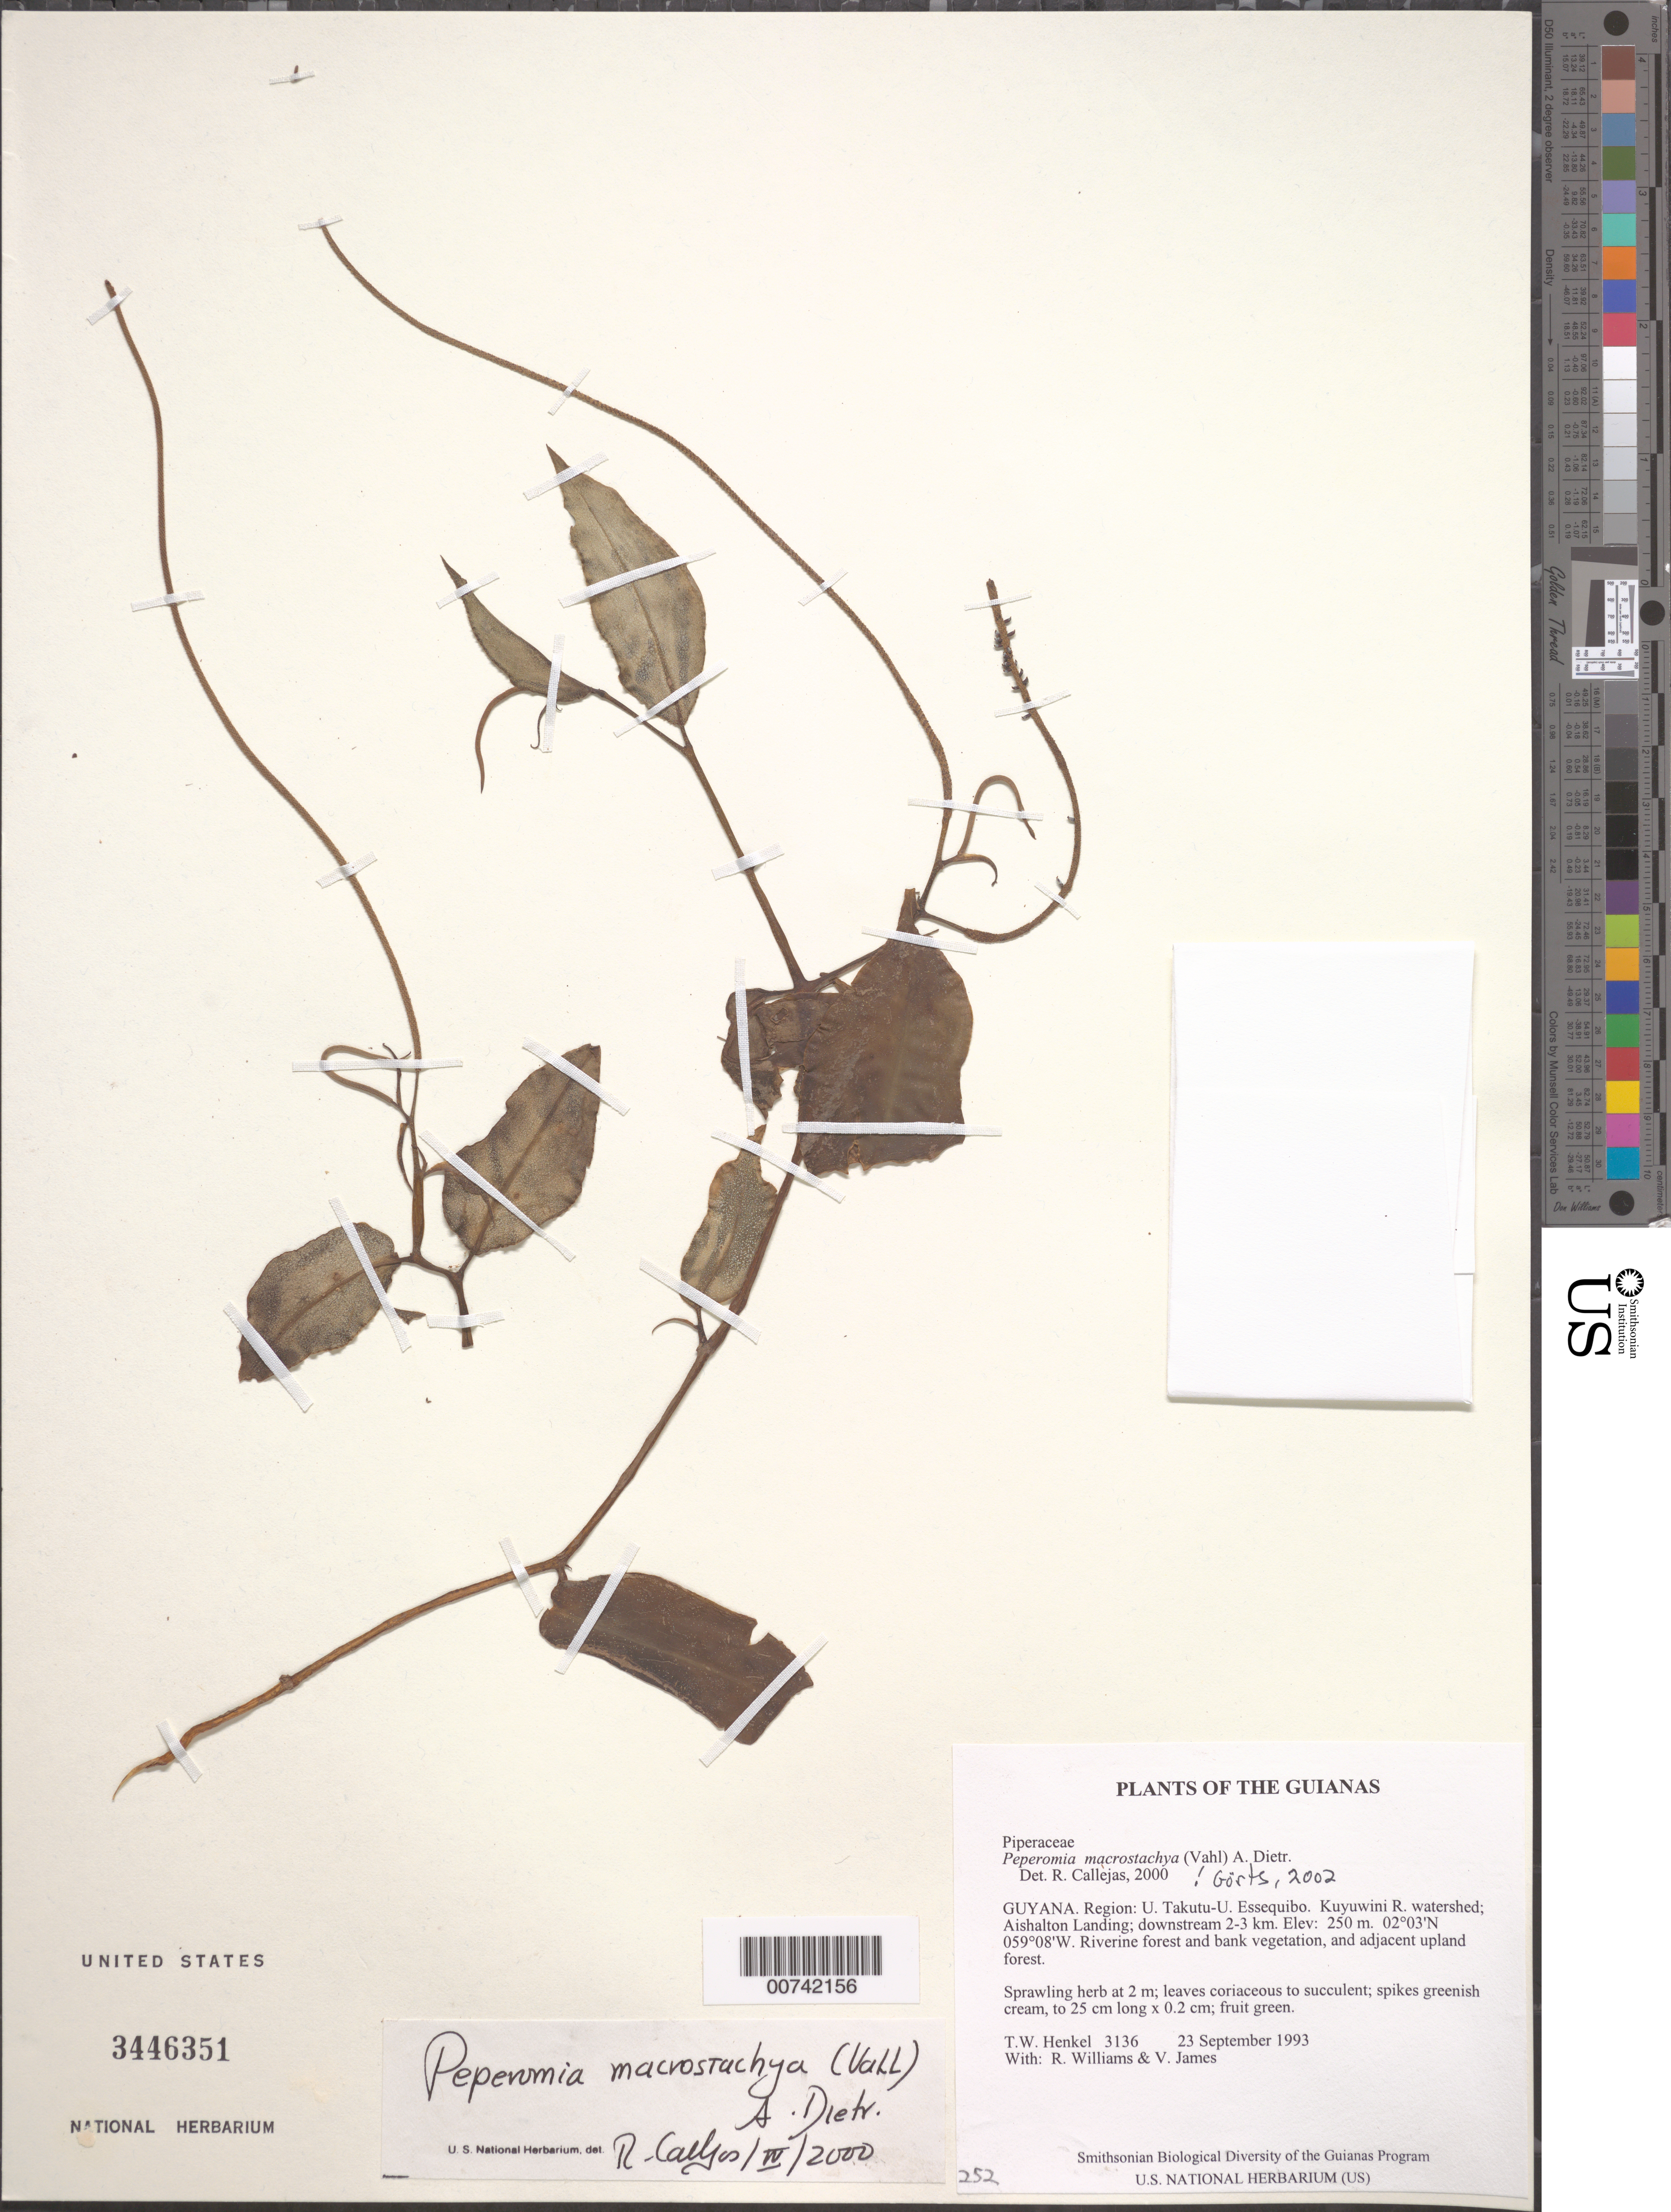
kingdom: Plantae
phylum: Tracheophyta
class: Magnoliopsida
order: Piperales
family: Piperaceae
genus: Peperomia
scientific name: Peperomia macrostachya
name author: (Vahl) A. Dietr.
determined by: Görts-van Rijn, A. R. A.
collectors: T. Henkel, R. Williams & V. James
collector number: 3136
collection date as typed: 23 September 1993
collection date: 1993-09-23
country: Guyana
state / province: U. Takutu-U. Essequibo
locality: Kuyuwini R. watershed; Aishalton Landing; downstream 2-3 km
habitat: Riverine forest and bank vegetation, and adjacent upland forest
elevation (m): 250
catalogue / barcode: US 3446351